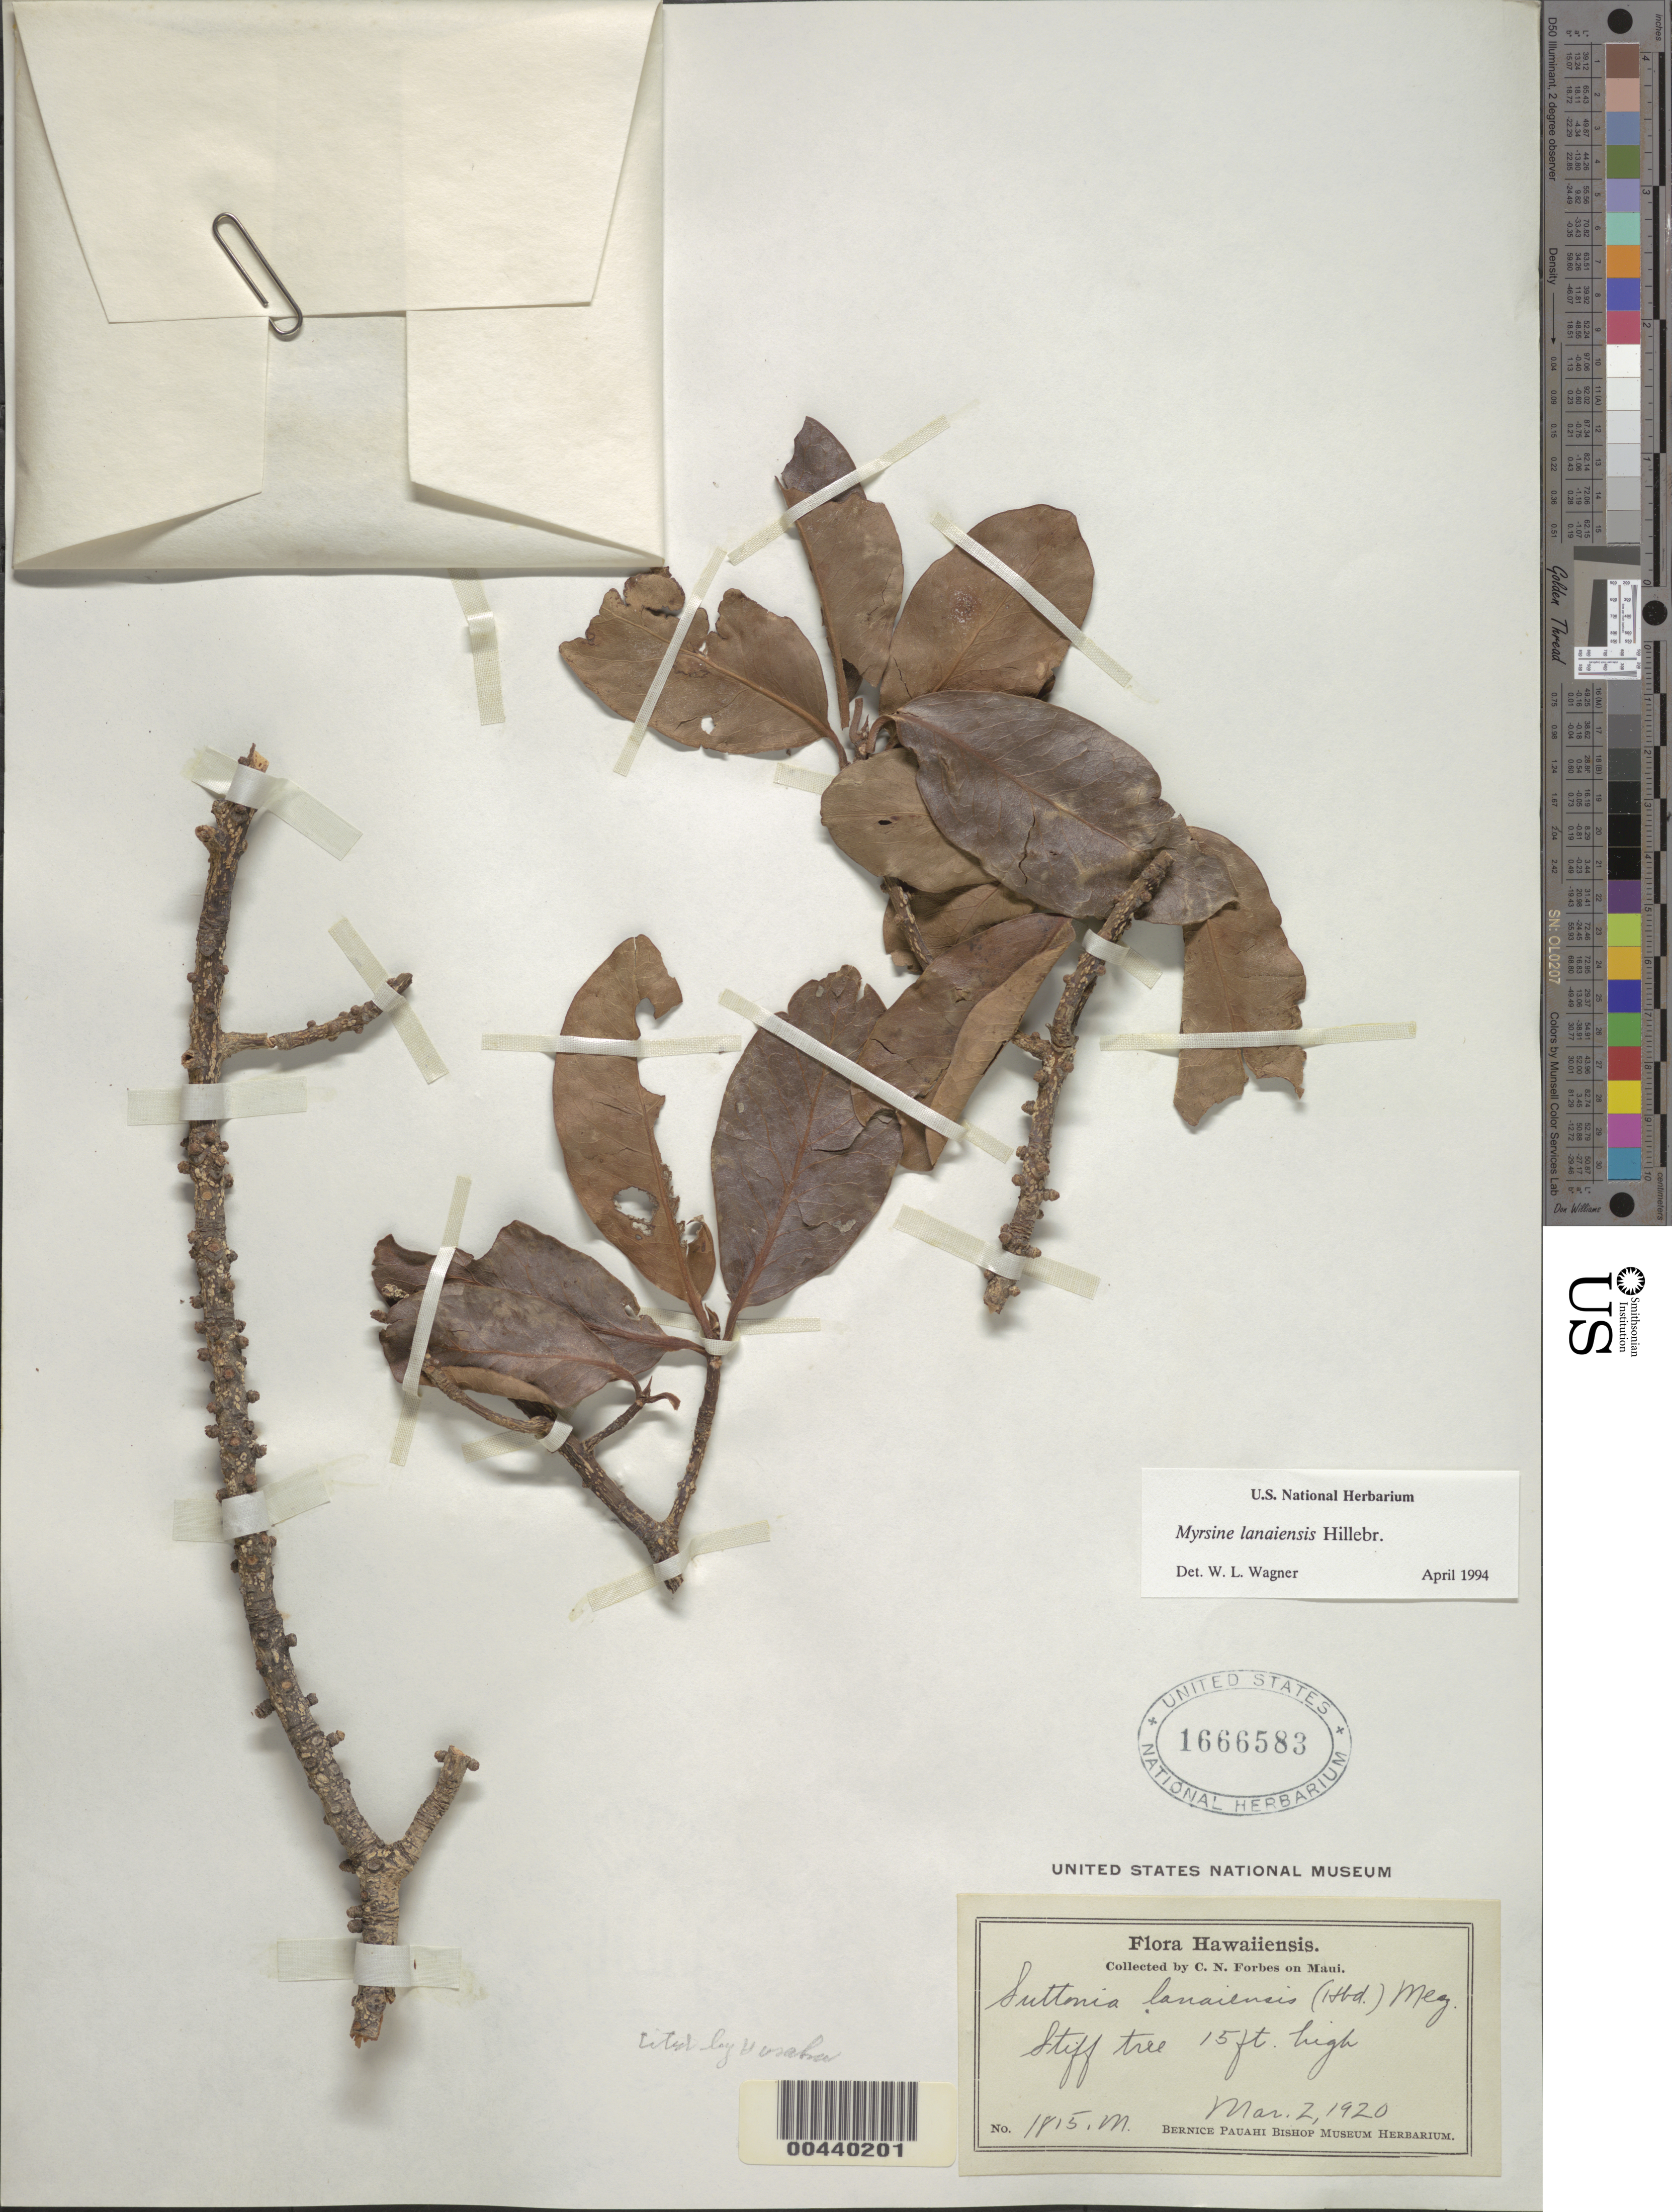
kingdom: Plantae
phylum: Tracheophyta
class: Magnoliopsida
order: Ericales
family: Primulaceae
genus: Myrsine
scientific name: Myrsine lanaiensis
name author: Hillebr.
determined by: Wagner, W. L., (BOT), Smithsonian Institution - National Museum of Natural History (UNITED STATES)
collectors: C. N. Forbes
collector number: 1815.M.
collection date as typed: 2 Mar 1920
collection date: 1920-03-02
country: United States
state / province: Hawaii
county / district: Maui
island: Maui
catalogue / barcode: US 1666583